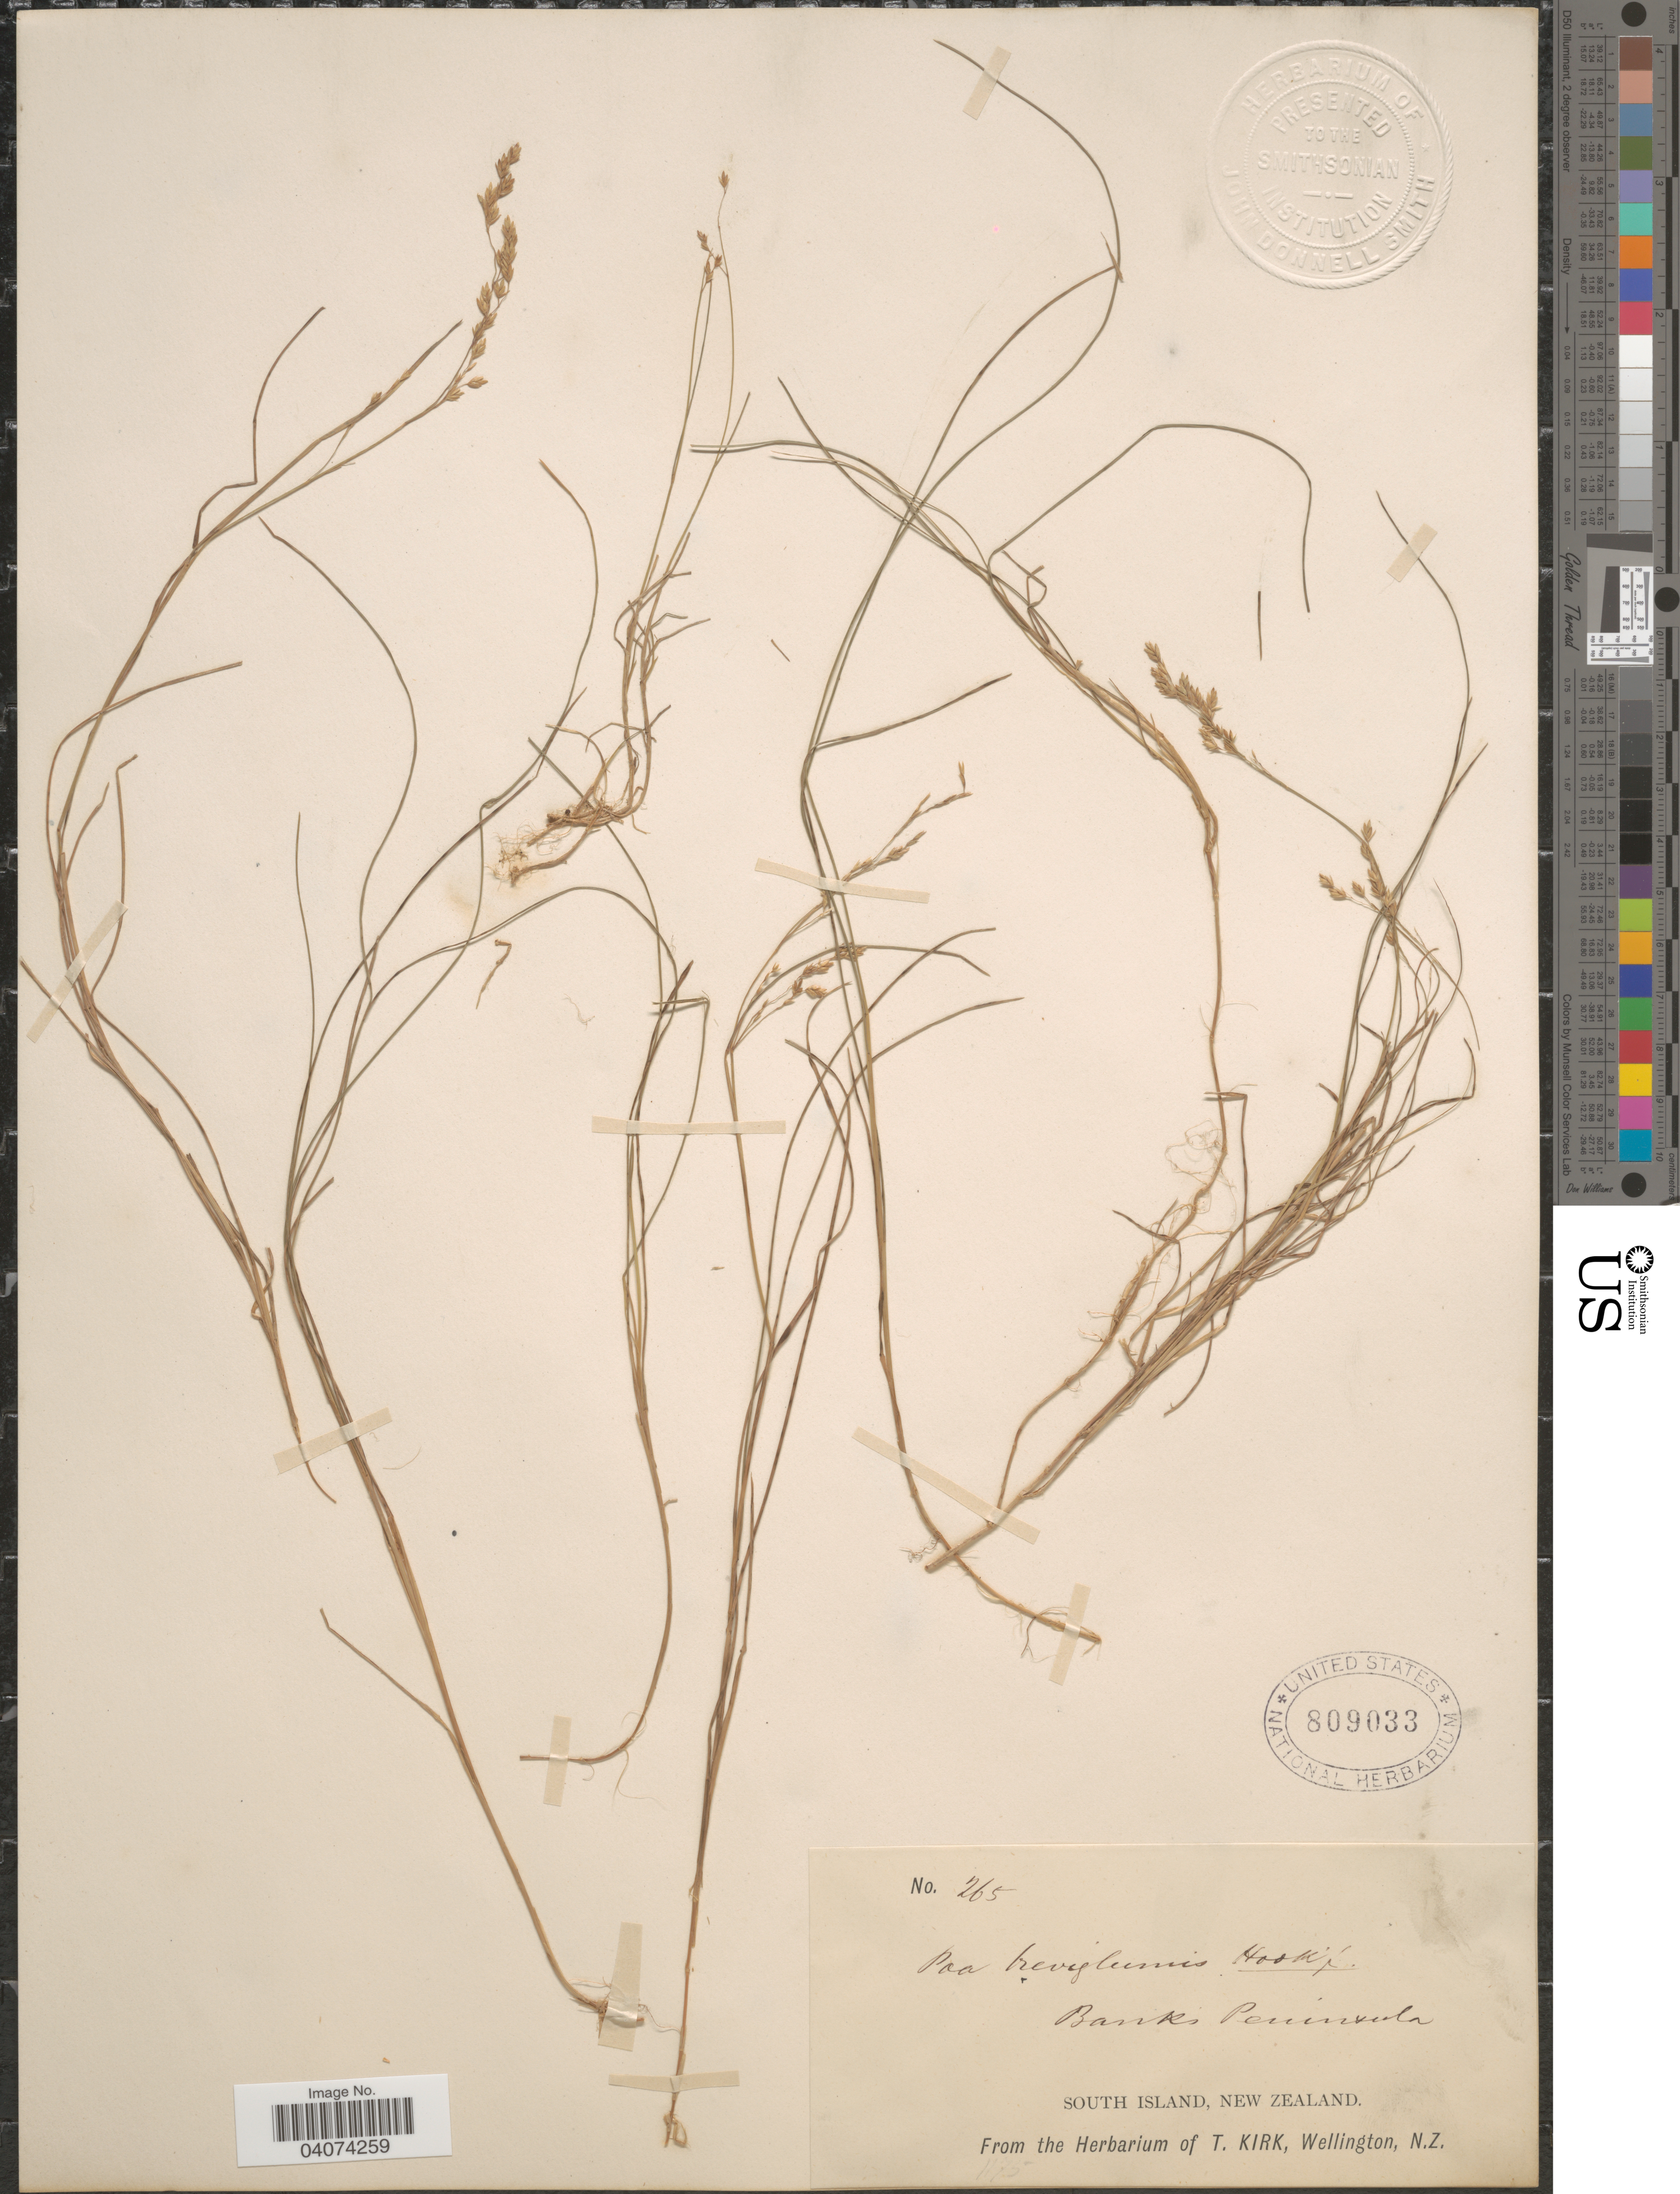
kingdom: Plantae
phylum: Tracheophyta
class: Liliopsida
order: Poales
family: Poaceae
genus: Poa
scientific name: Poa breviglumis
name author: Hook. f.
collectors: ex herb. T. Kirk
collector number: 265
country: New Zealand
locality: Banks Peninsula. South Island.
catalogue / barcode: US 809033